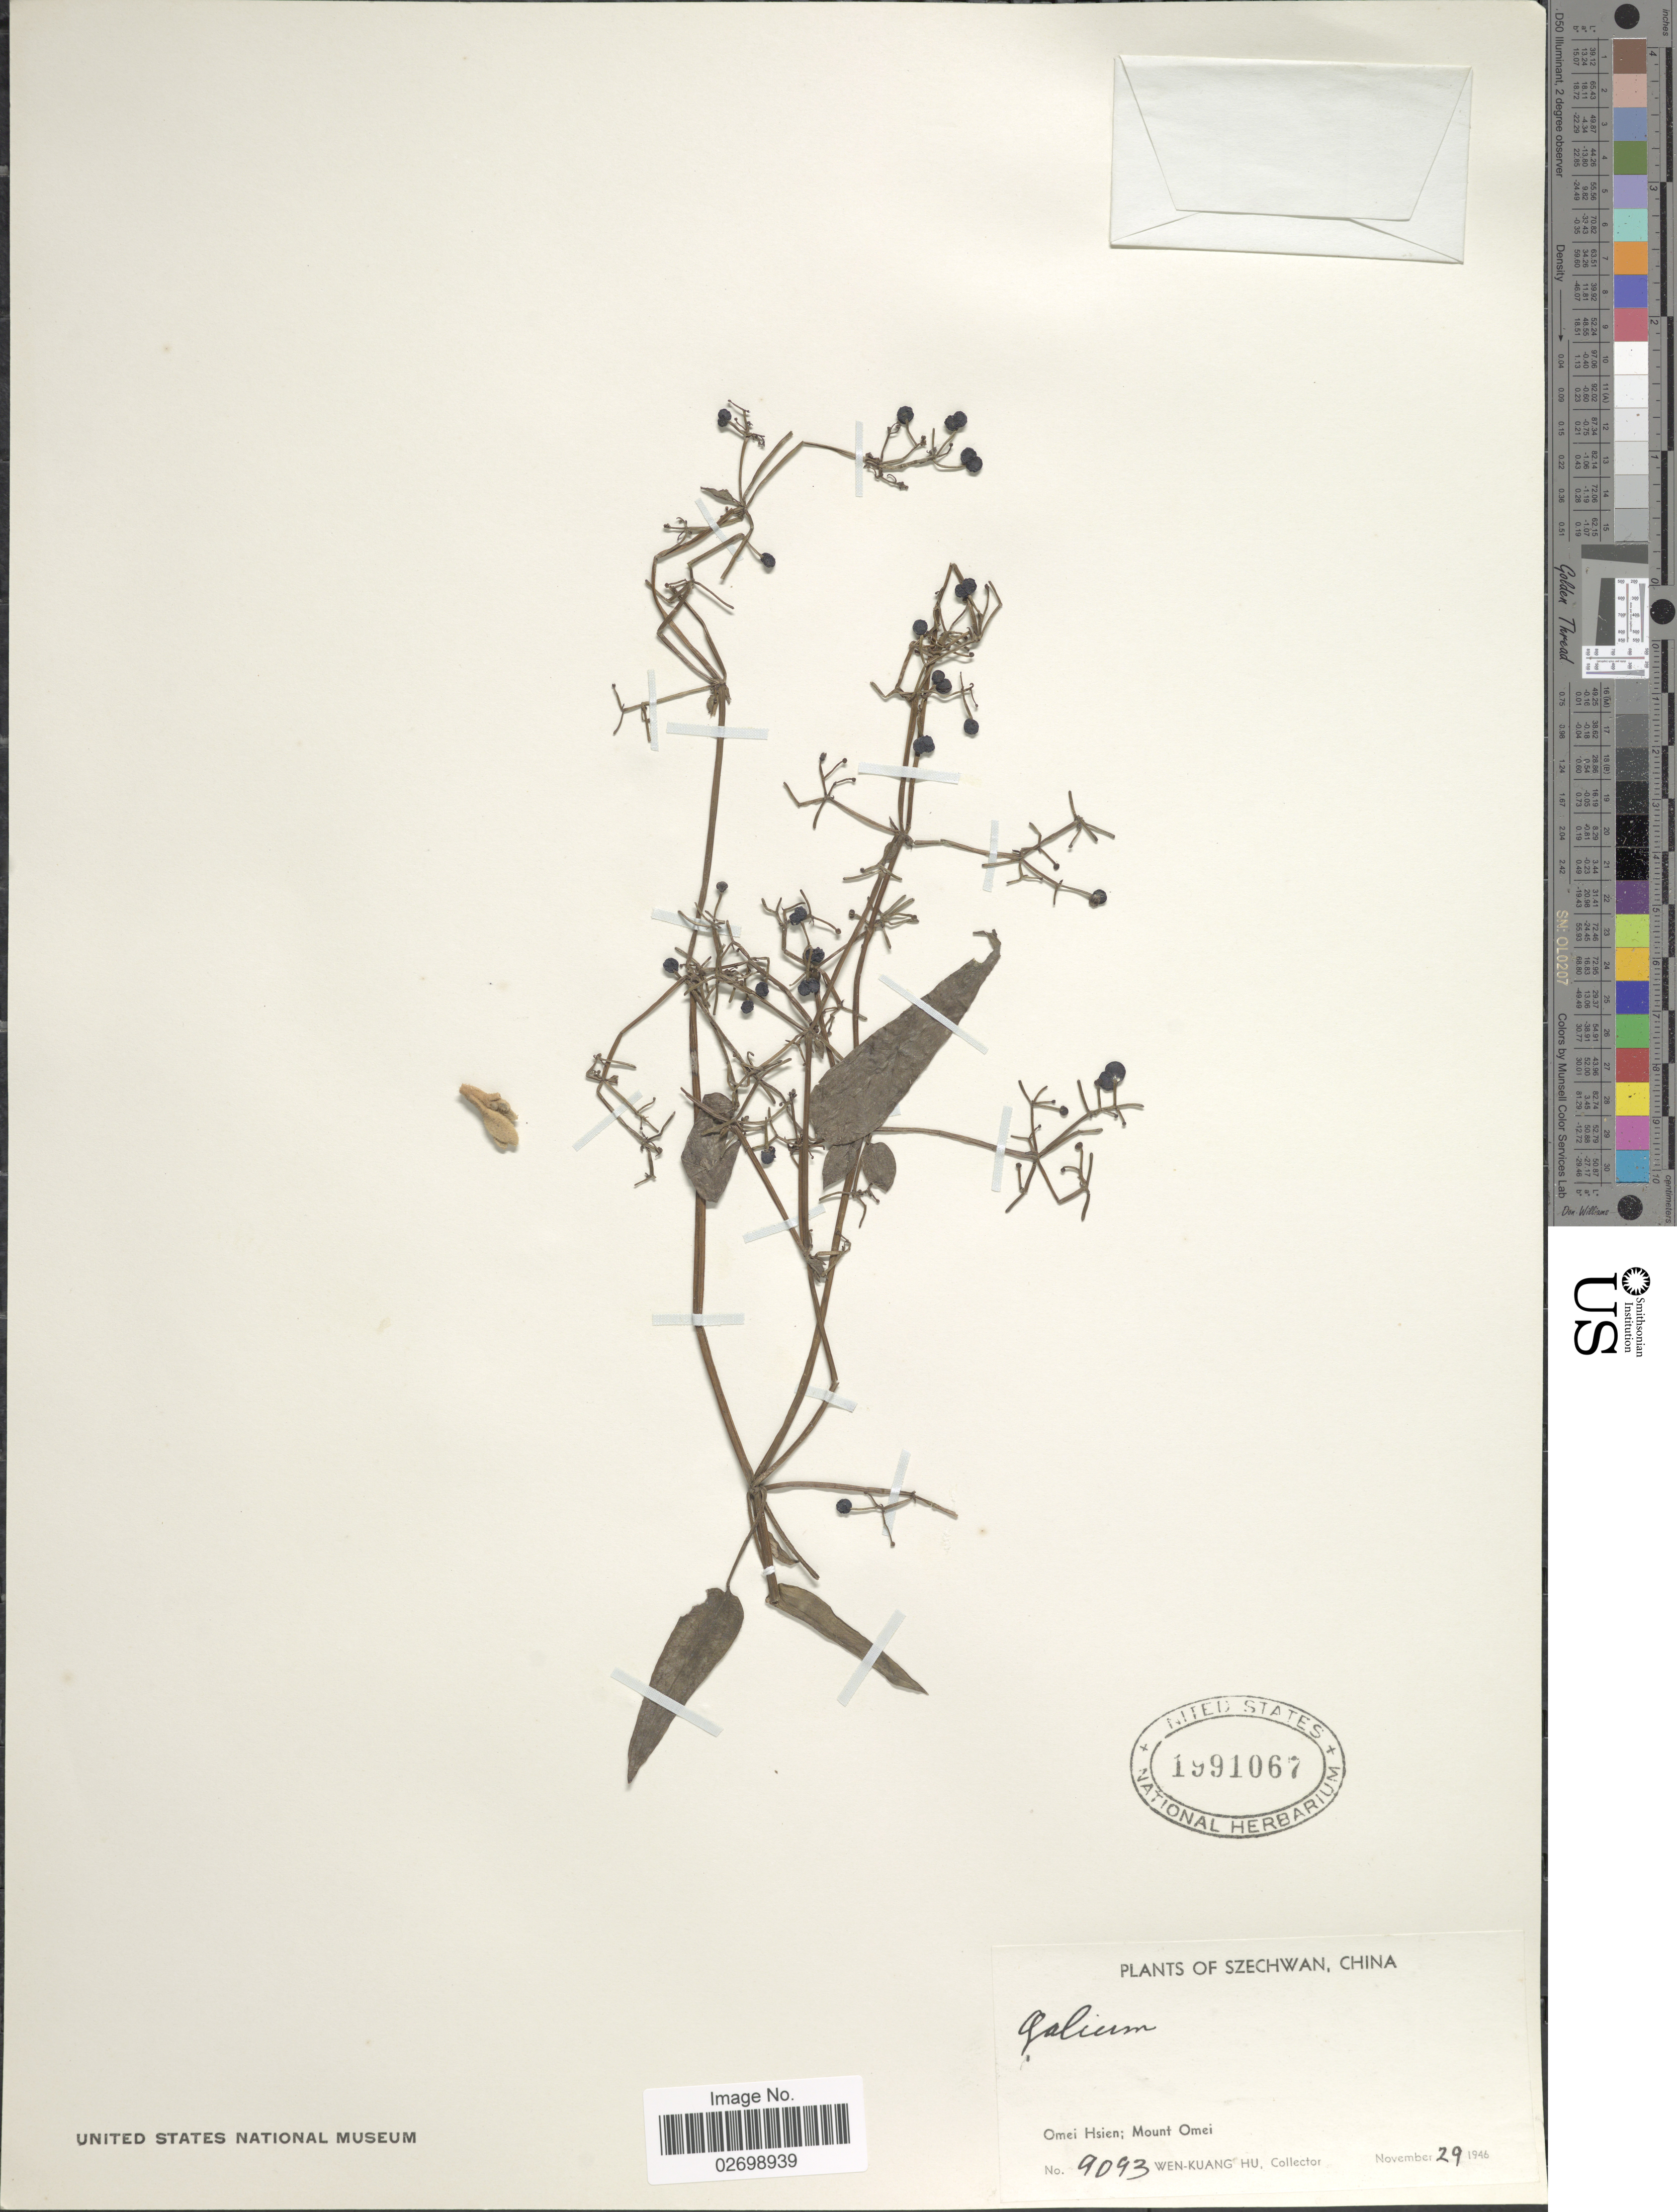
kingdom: Plantae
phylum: Tracheophyta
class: Magnoliopsida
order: Gentianales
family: Rubiaceae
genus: Galium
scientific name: Galium sp.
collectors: W. K. Hu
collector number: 9093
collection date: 1946-11-29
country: China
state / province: Sichuan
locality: Szechwan. Omei Hsien: Mount Omei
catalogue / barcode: US 1991067